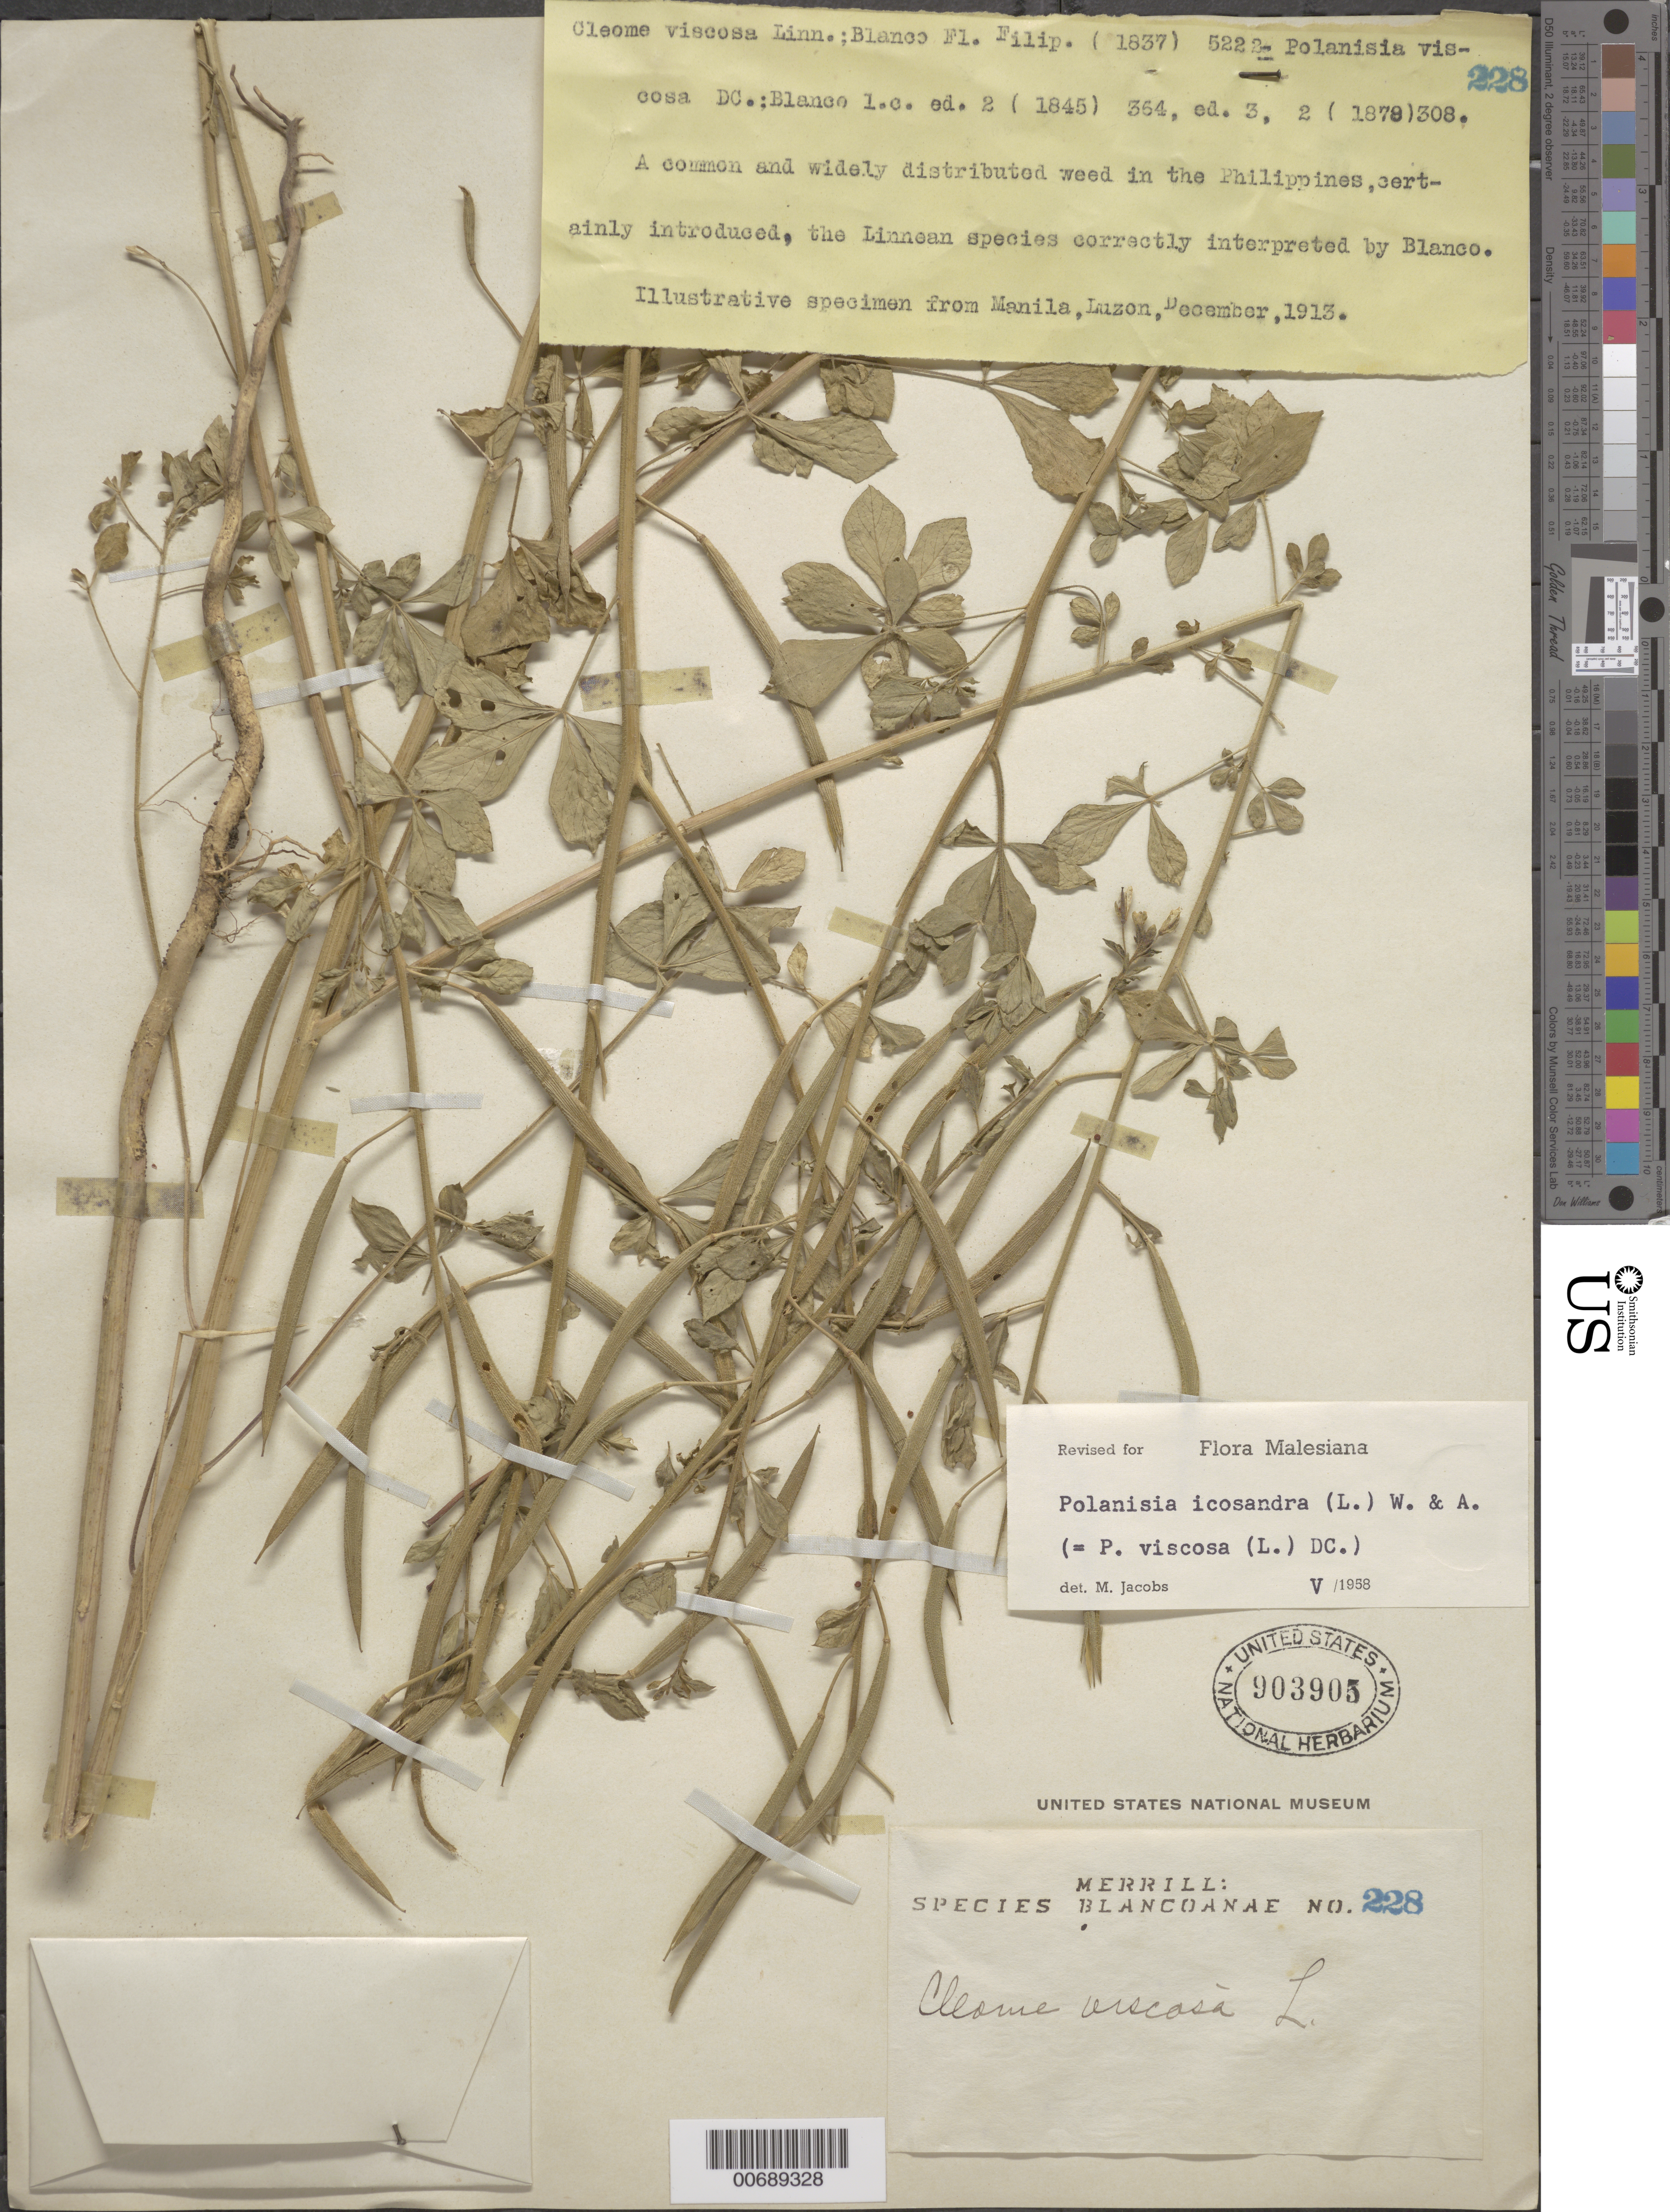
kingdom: Plantae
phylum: Tracheophyta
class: Magnoliopsida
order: Brassicales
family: Cleomaceae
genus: Arivela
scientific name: Arivela viscosa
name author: (L.) Raf.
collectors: E. D. Merrill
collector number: Sp. Blancoan. 0228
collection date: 1913-12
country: Philippines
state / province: National Capital Region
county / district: Manila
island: Luzon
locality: Manila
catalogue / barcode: US 903905